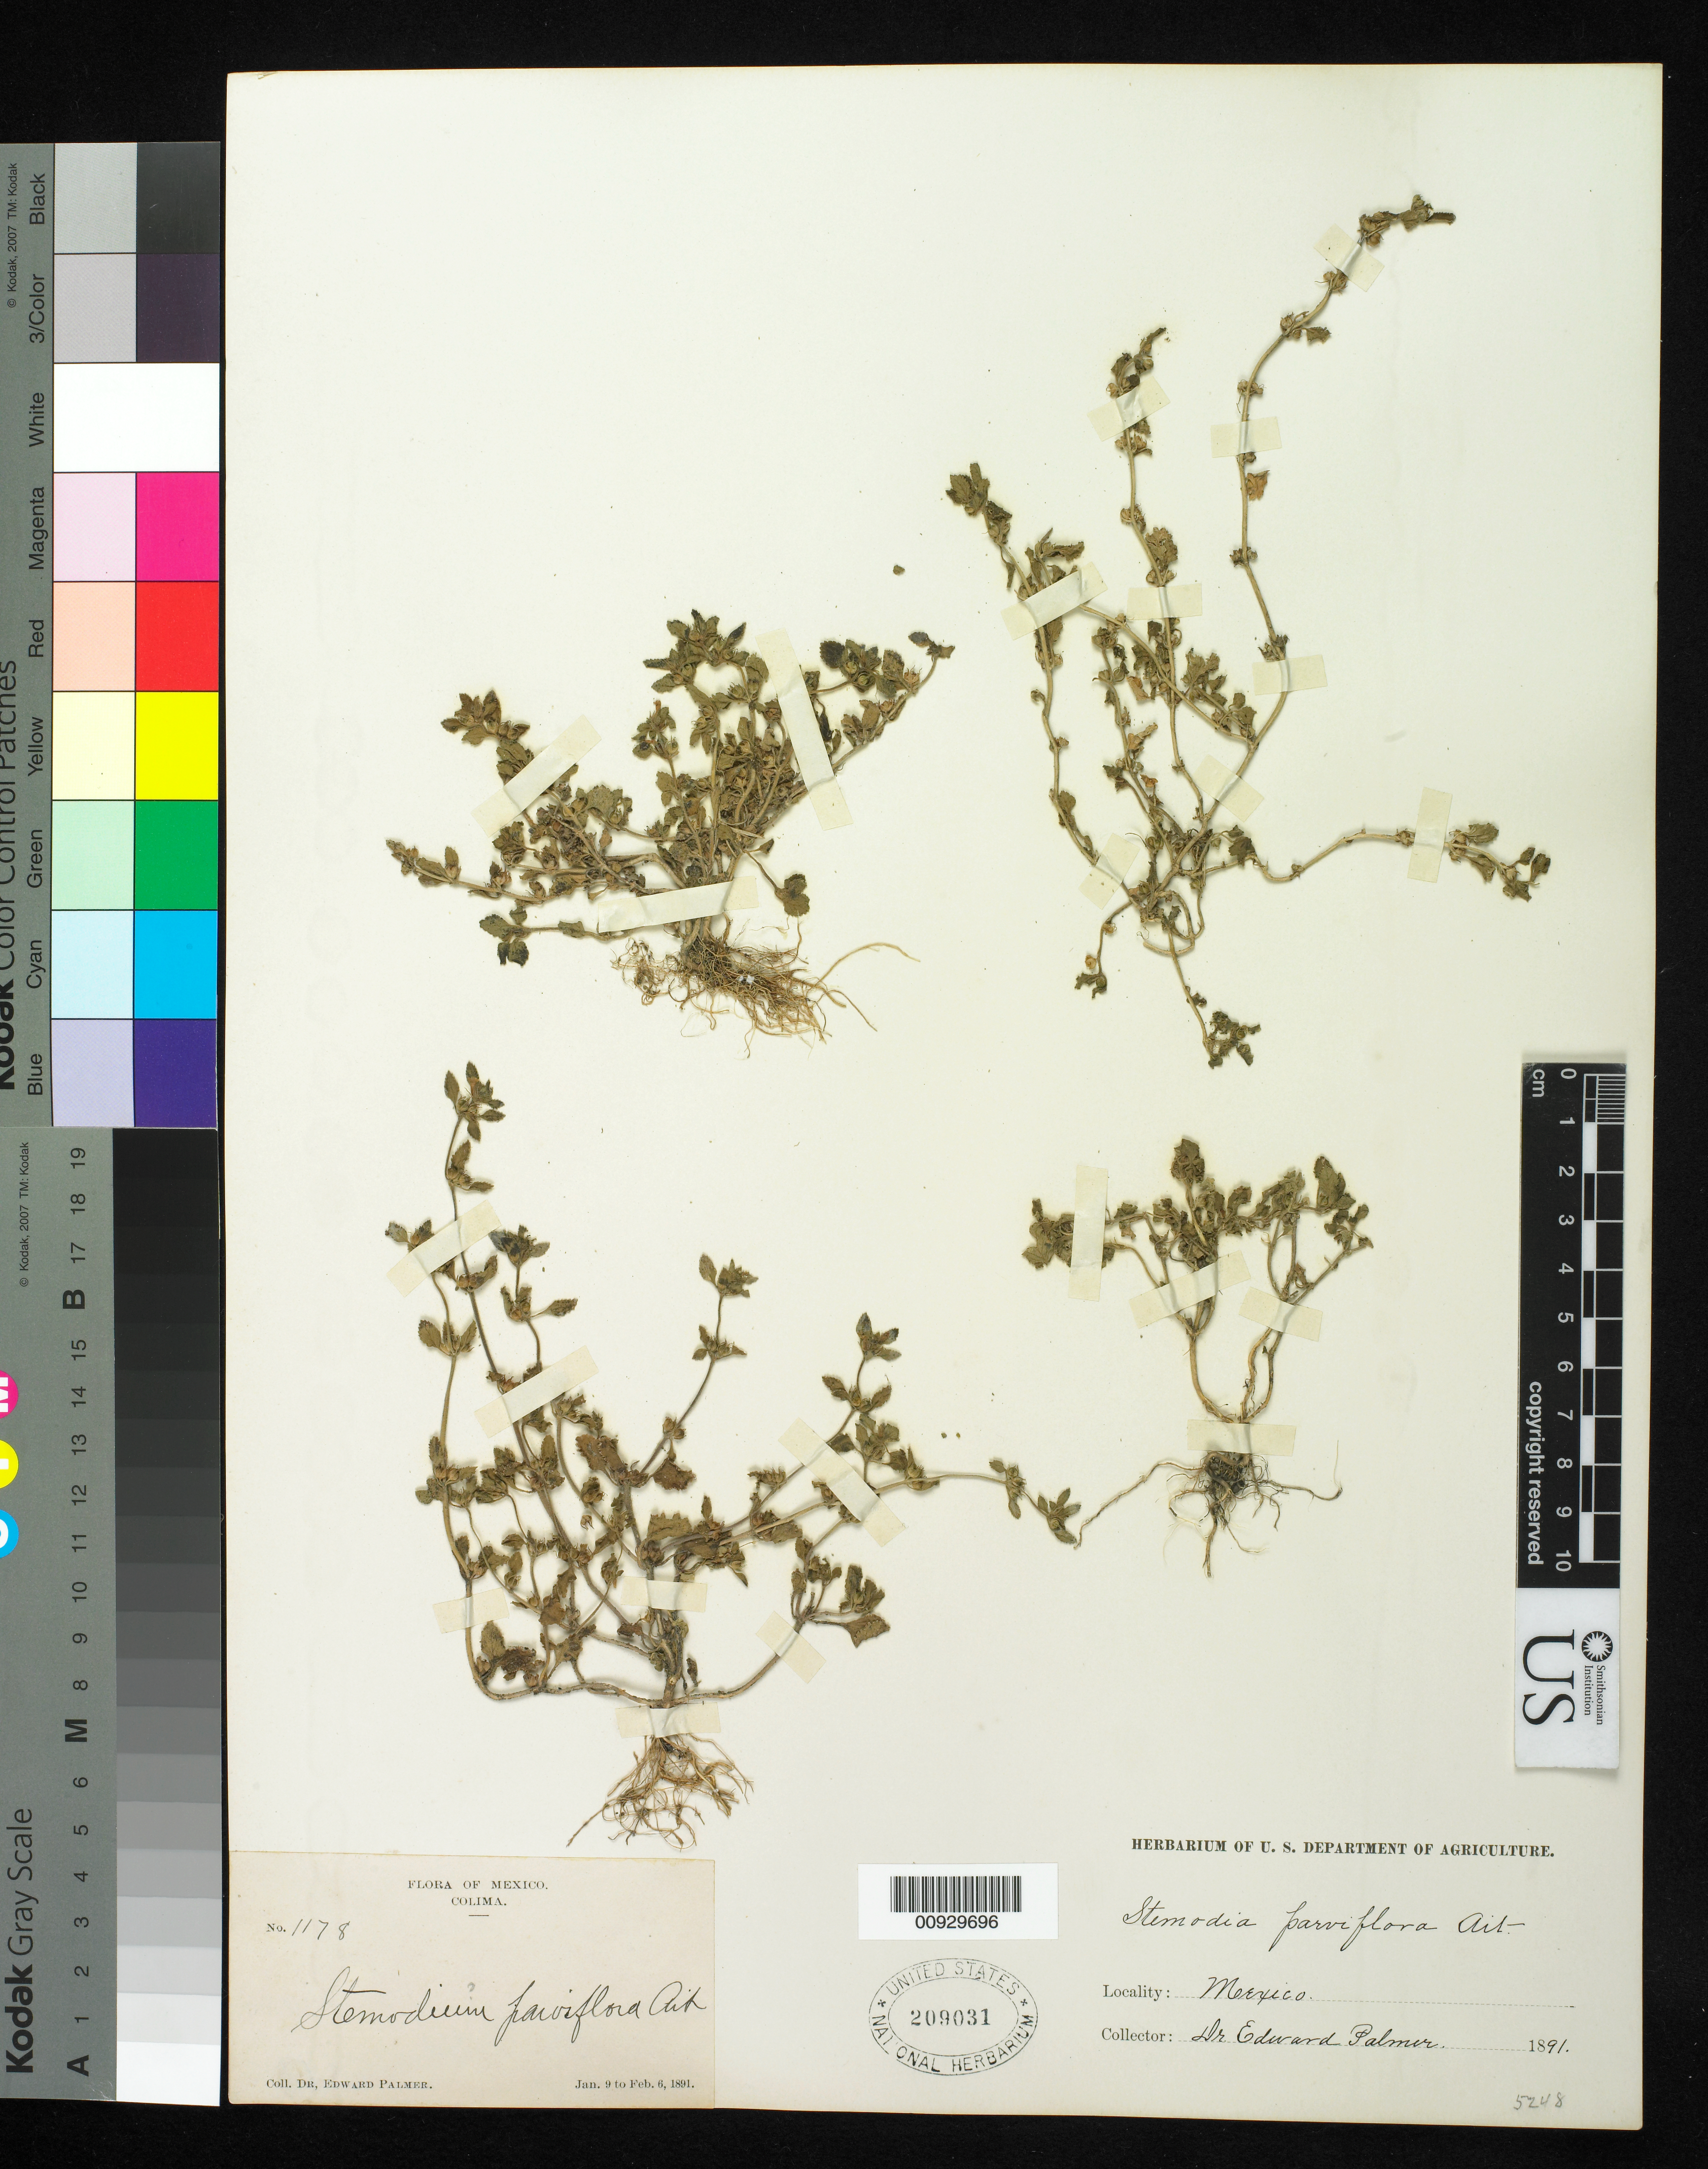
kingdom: Plantae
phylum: Tracheophyta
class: Magnoliopsida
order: Lamiales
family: Plantaginaceae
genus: Stemodia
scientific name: Stemodia parviflora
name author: W.T. Aiton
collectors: E. Palmer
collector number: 1178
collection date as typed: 09 Jan 1891 to 06 Feb 1891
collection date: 1891-01-09/1891-02-06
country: Mexico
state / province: Colima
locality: State of Colima.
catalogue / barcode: US 209031